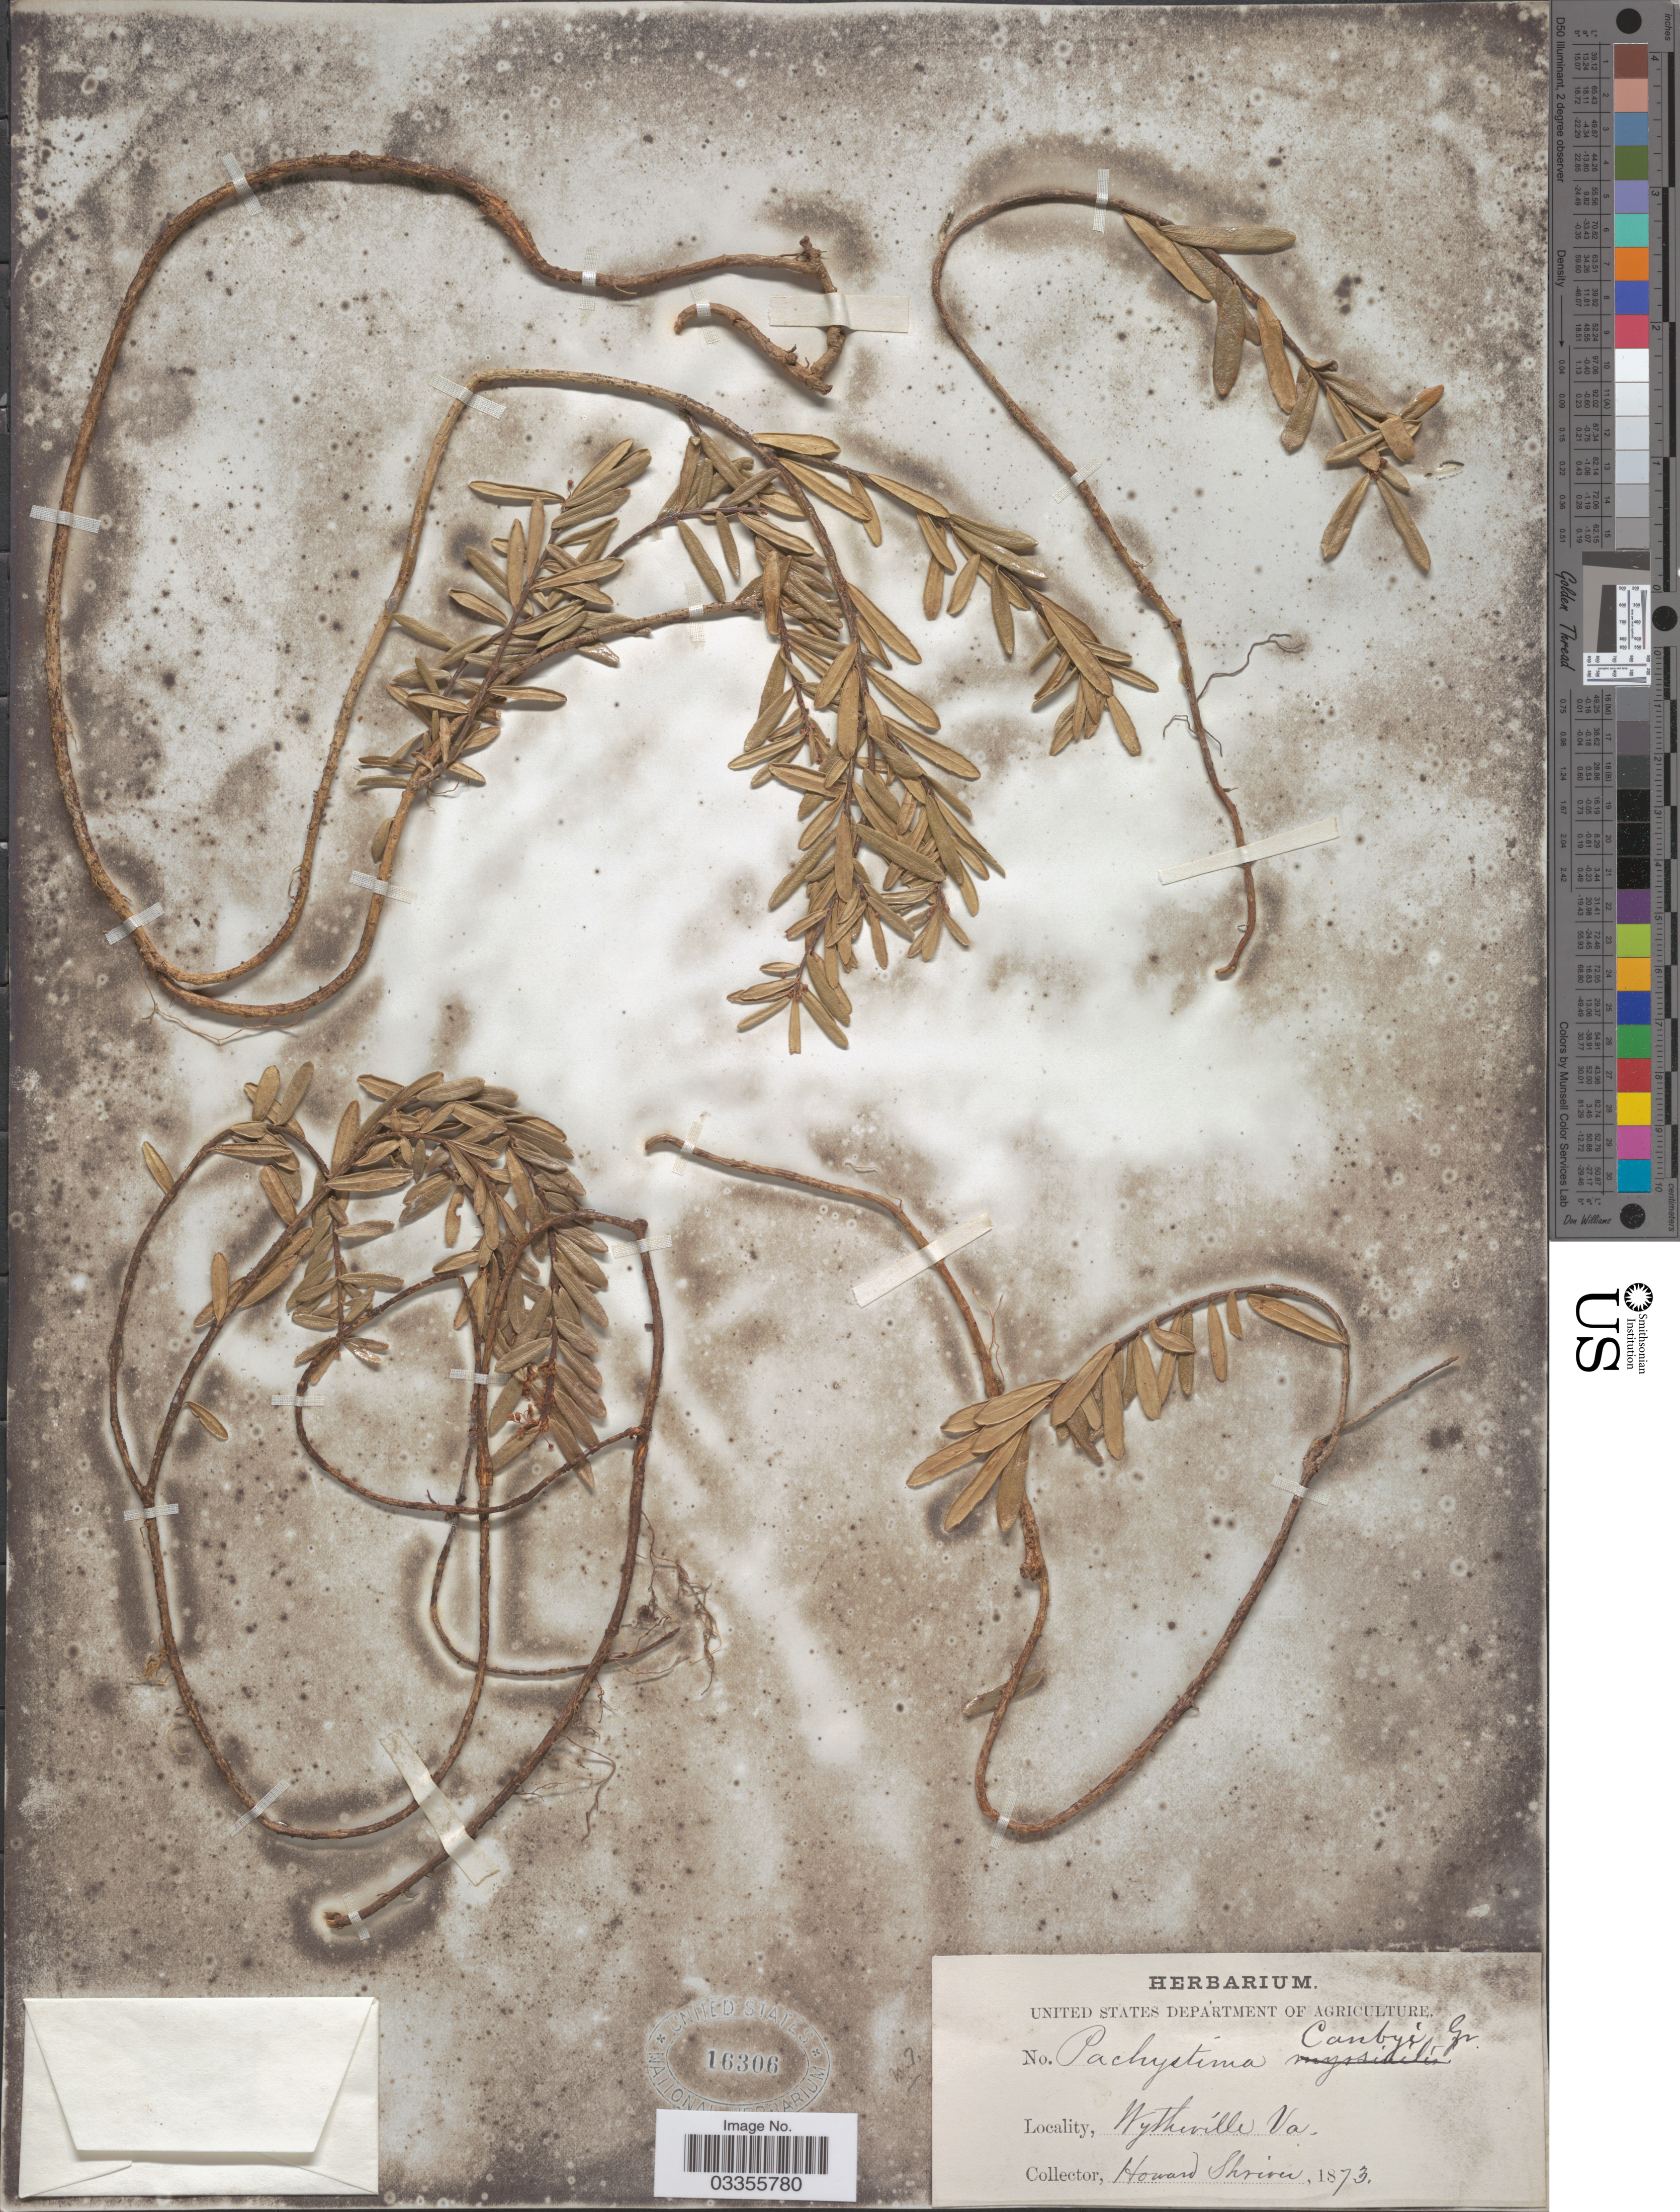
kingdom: Plantae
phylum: Tracheophyta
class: Magnoliopsida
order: Celastrales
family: Celastraceae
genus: Paxistima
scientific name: Paxistima canbyi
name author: A. Gray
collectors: H. Shriver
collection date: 1873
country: United States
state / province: Virginia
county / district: Wythe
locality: Wytheville.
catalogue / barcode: US 16306